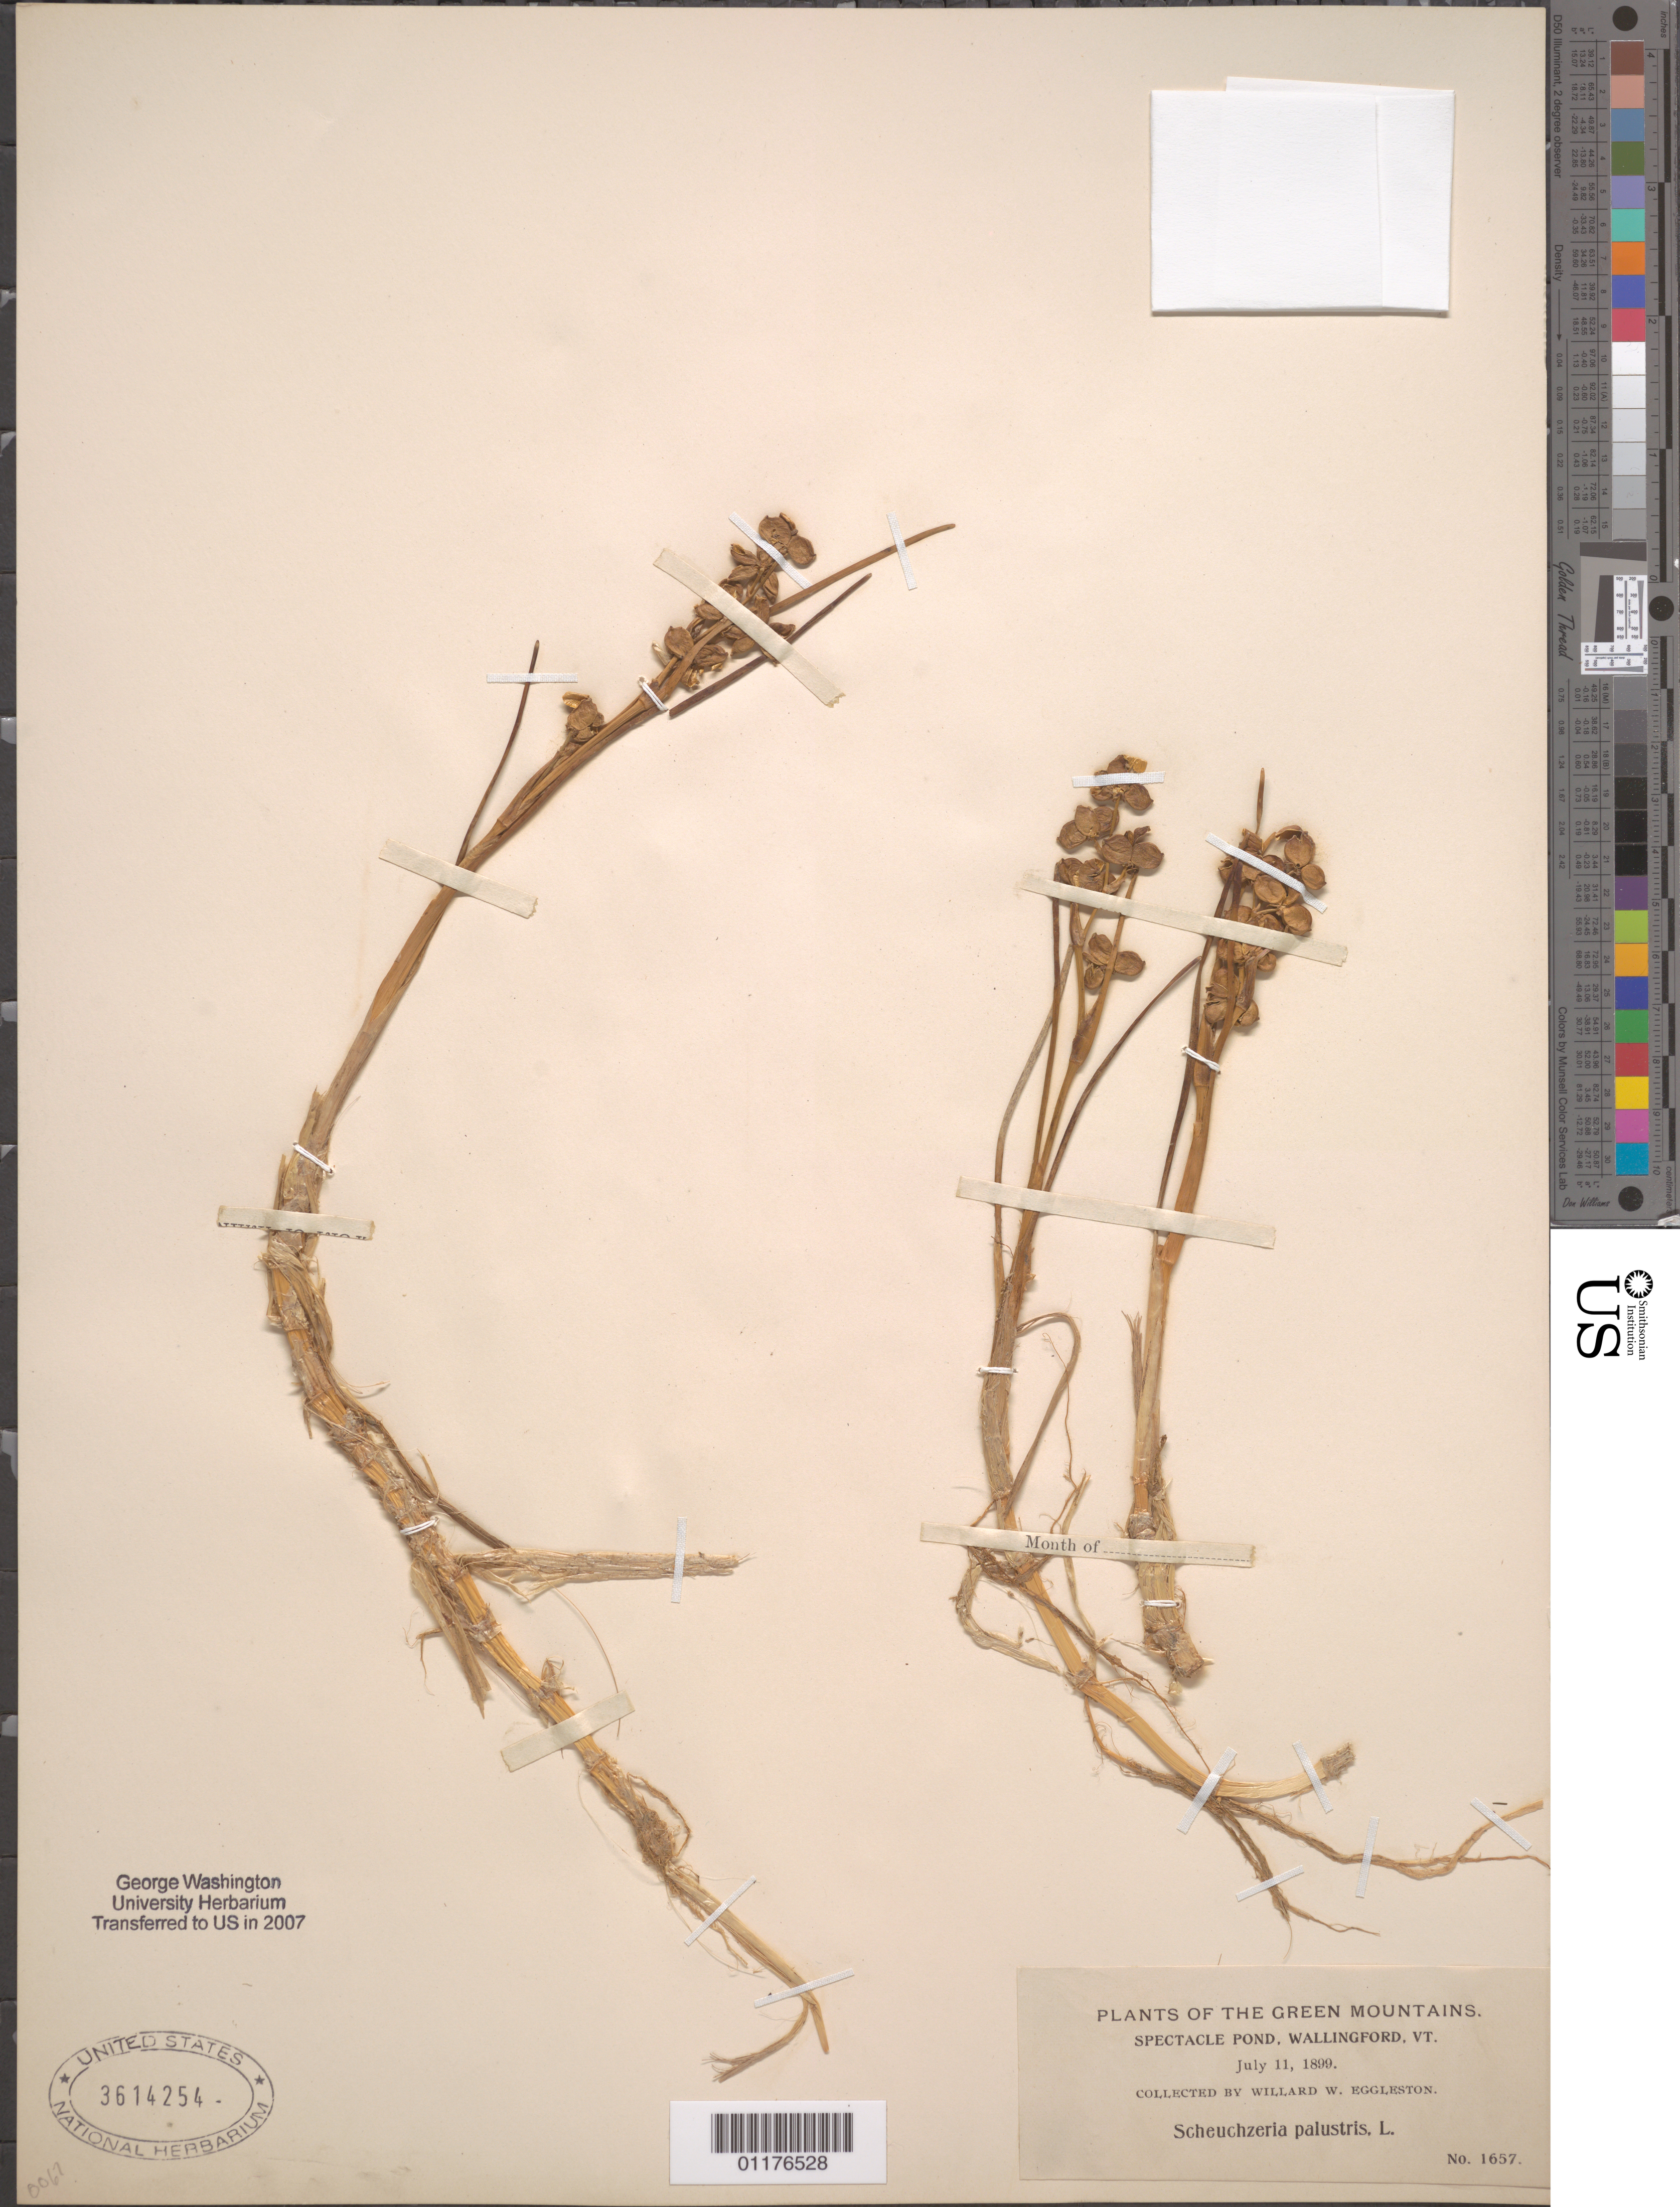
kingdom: Plantae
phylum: Tracheophyta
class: Liliopsida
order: Alismatales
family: Scheuchzeriaceae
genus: Scheuchzeria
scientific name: Scheuchzeria palustris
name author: L.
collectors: W. W. Eggleston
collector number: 1657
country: United States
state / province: Vermont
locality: Spectacle Pond, Wallingford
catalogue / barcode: US 3614254